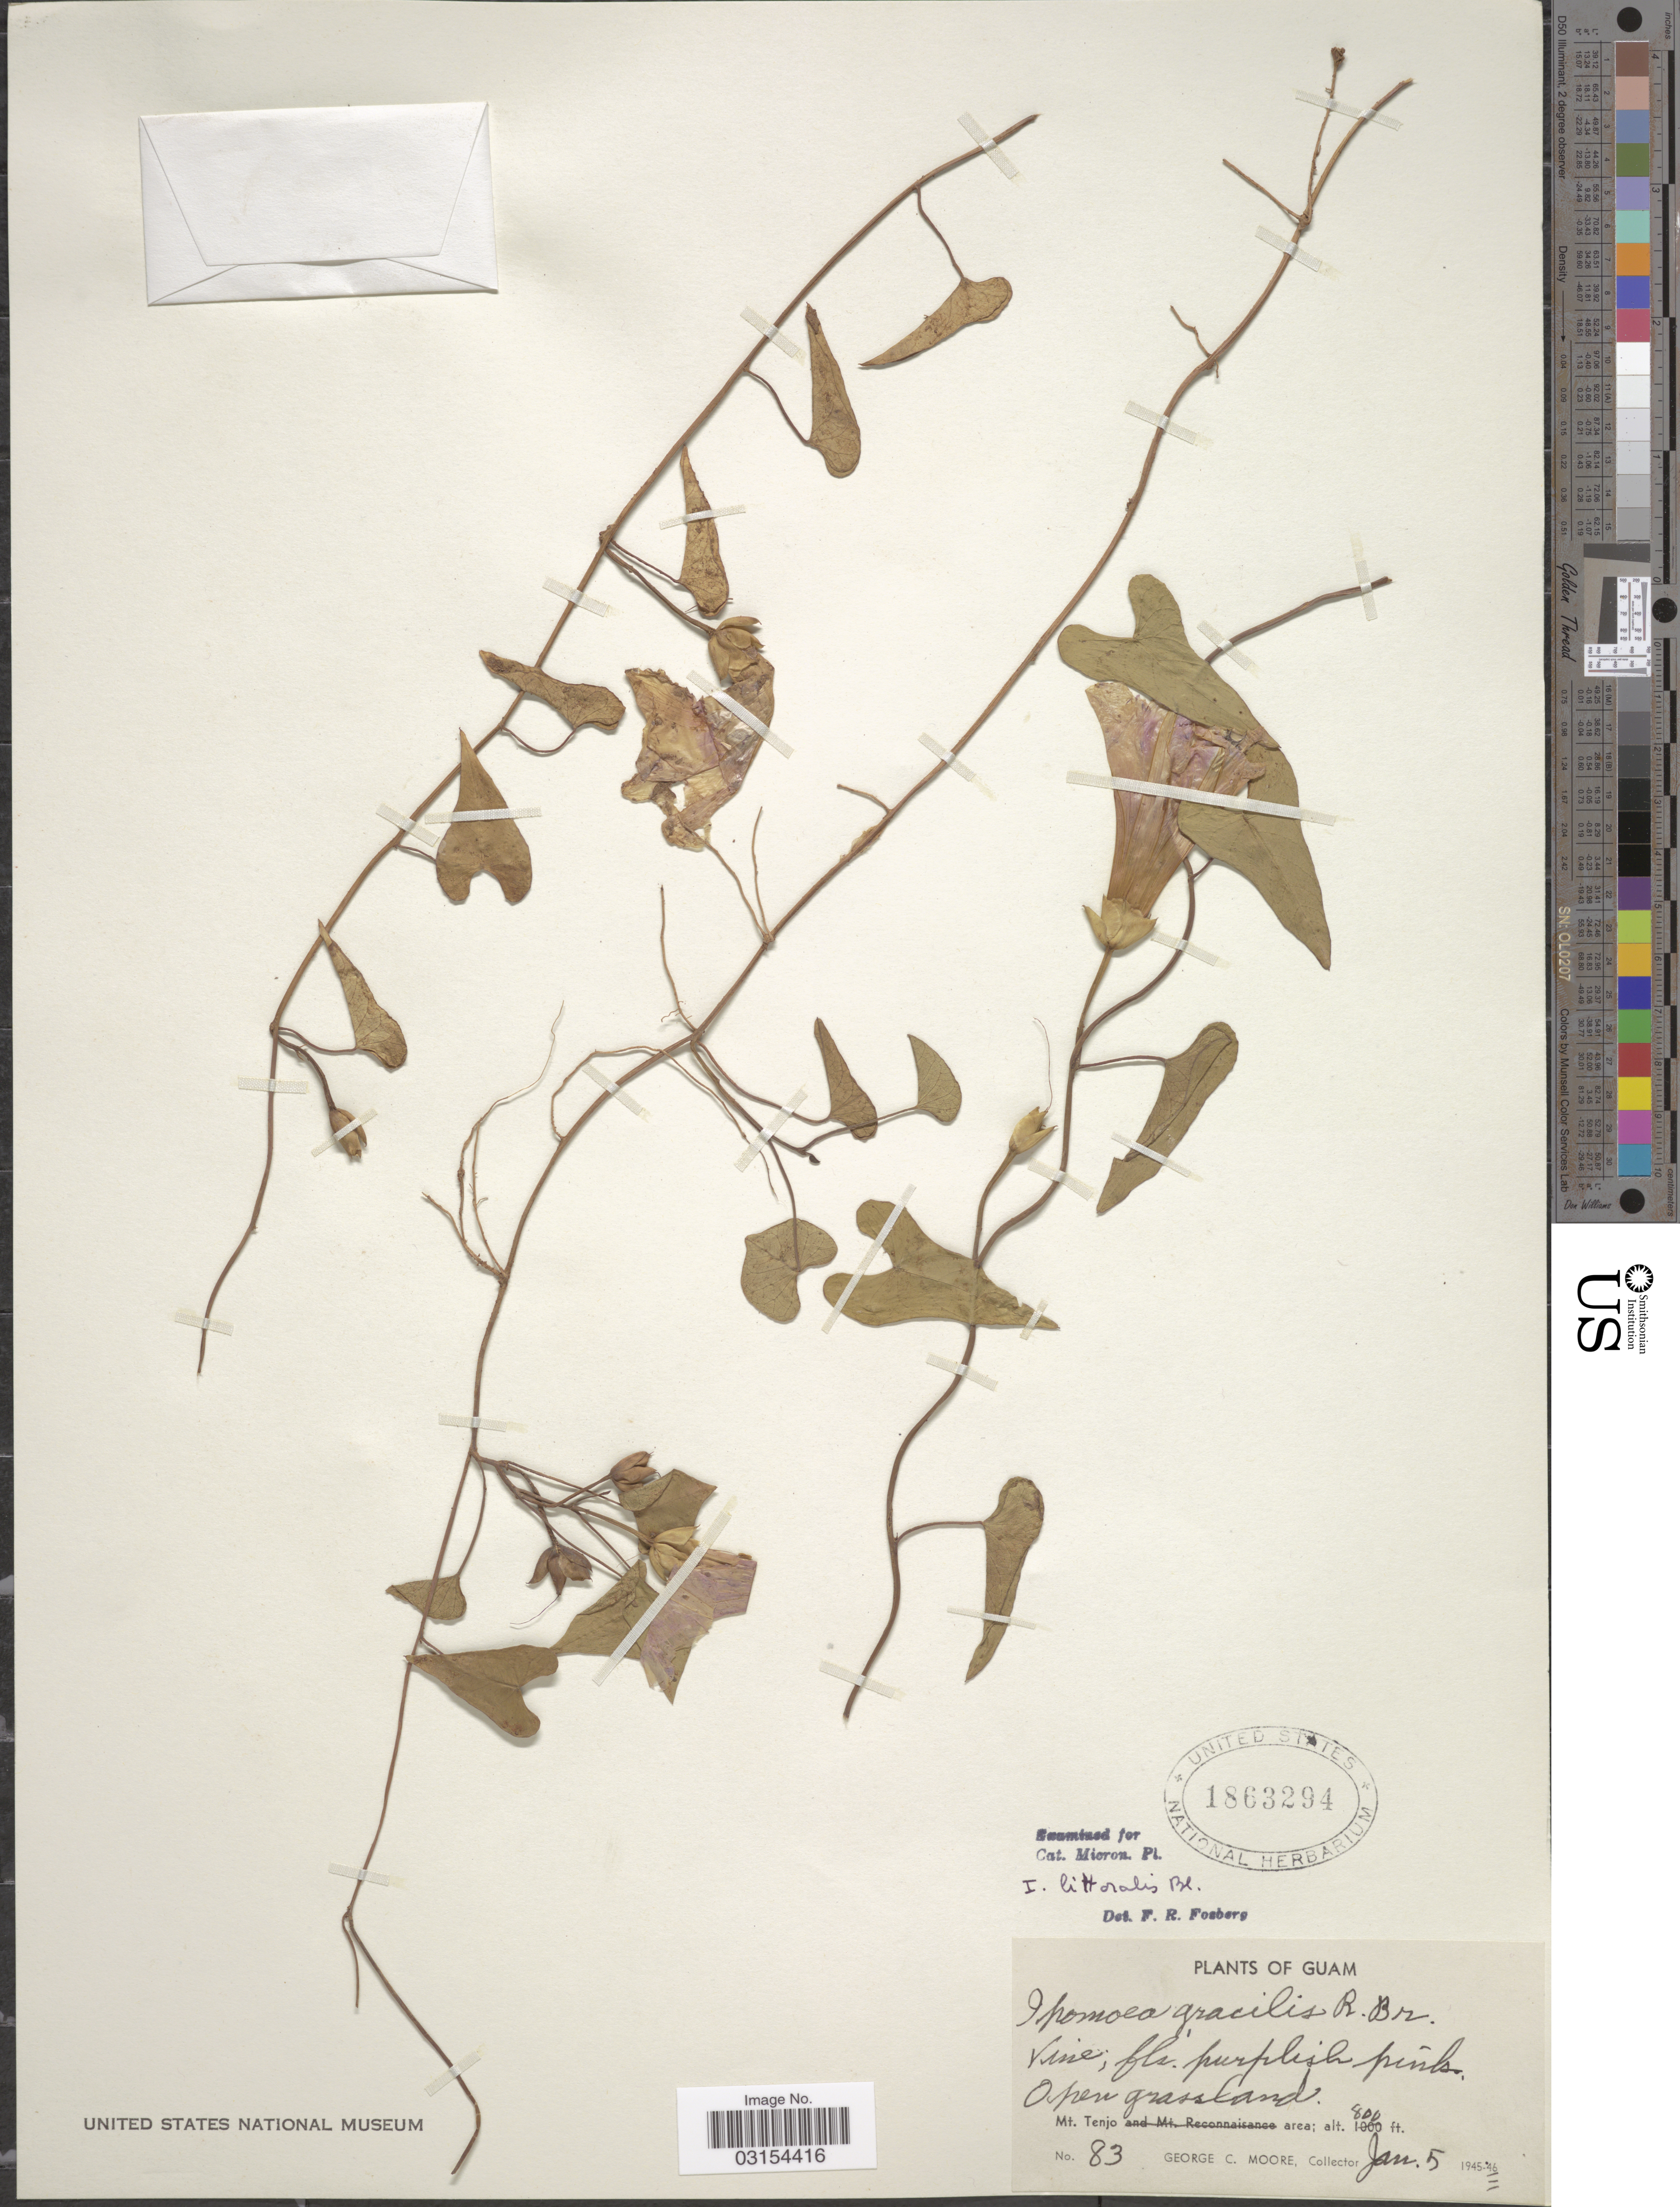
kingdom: Plantae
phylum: Tracheophyta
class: Magnoliopsida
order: Solanales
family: Convolvulaceae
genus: Ipomoea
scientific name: Ipomoea littoralis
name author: Blume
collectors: G. C. Moore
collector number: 83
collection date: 1946-01-05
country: Guam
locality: Mt. Tenjo area.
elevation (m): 244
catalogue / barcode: US 1863294